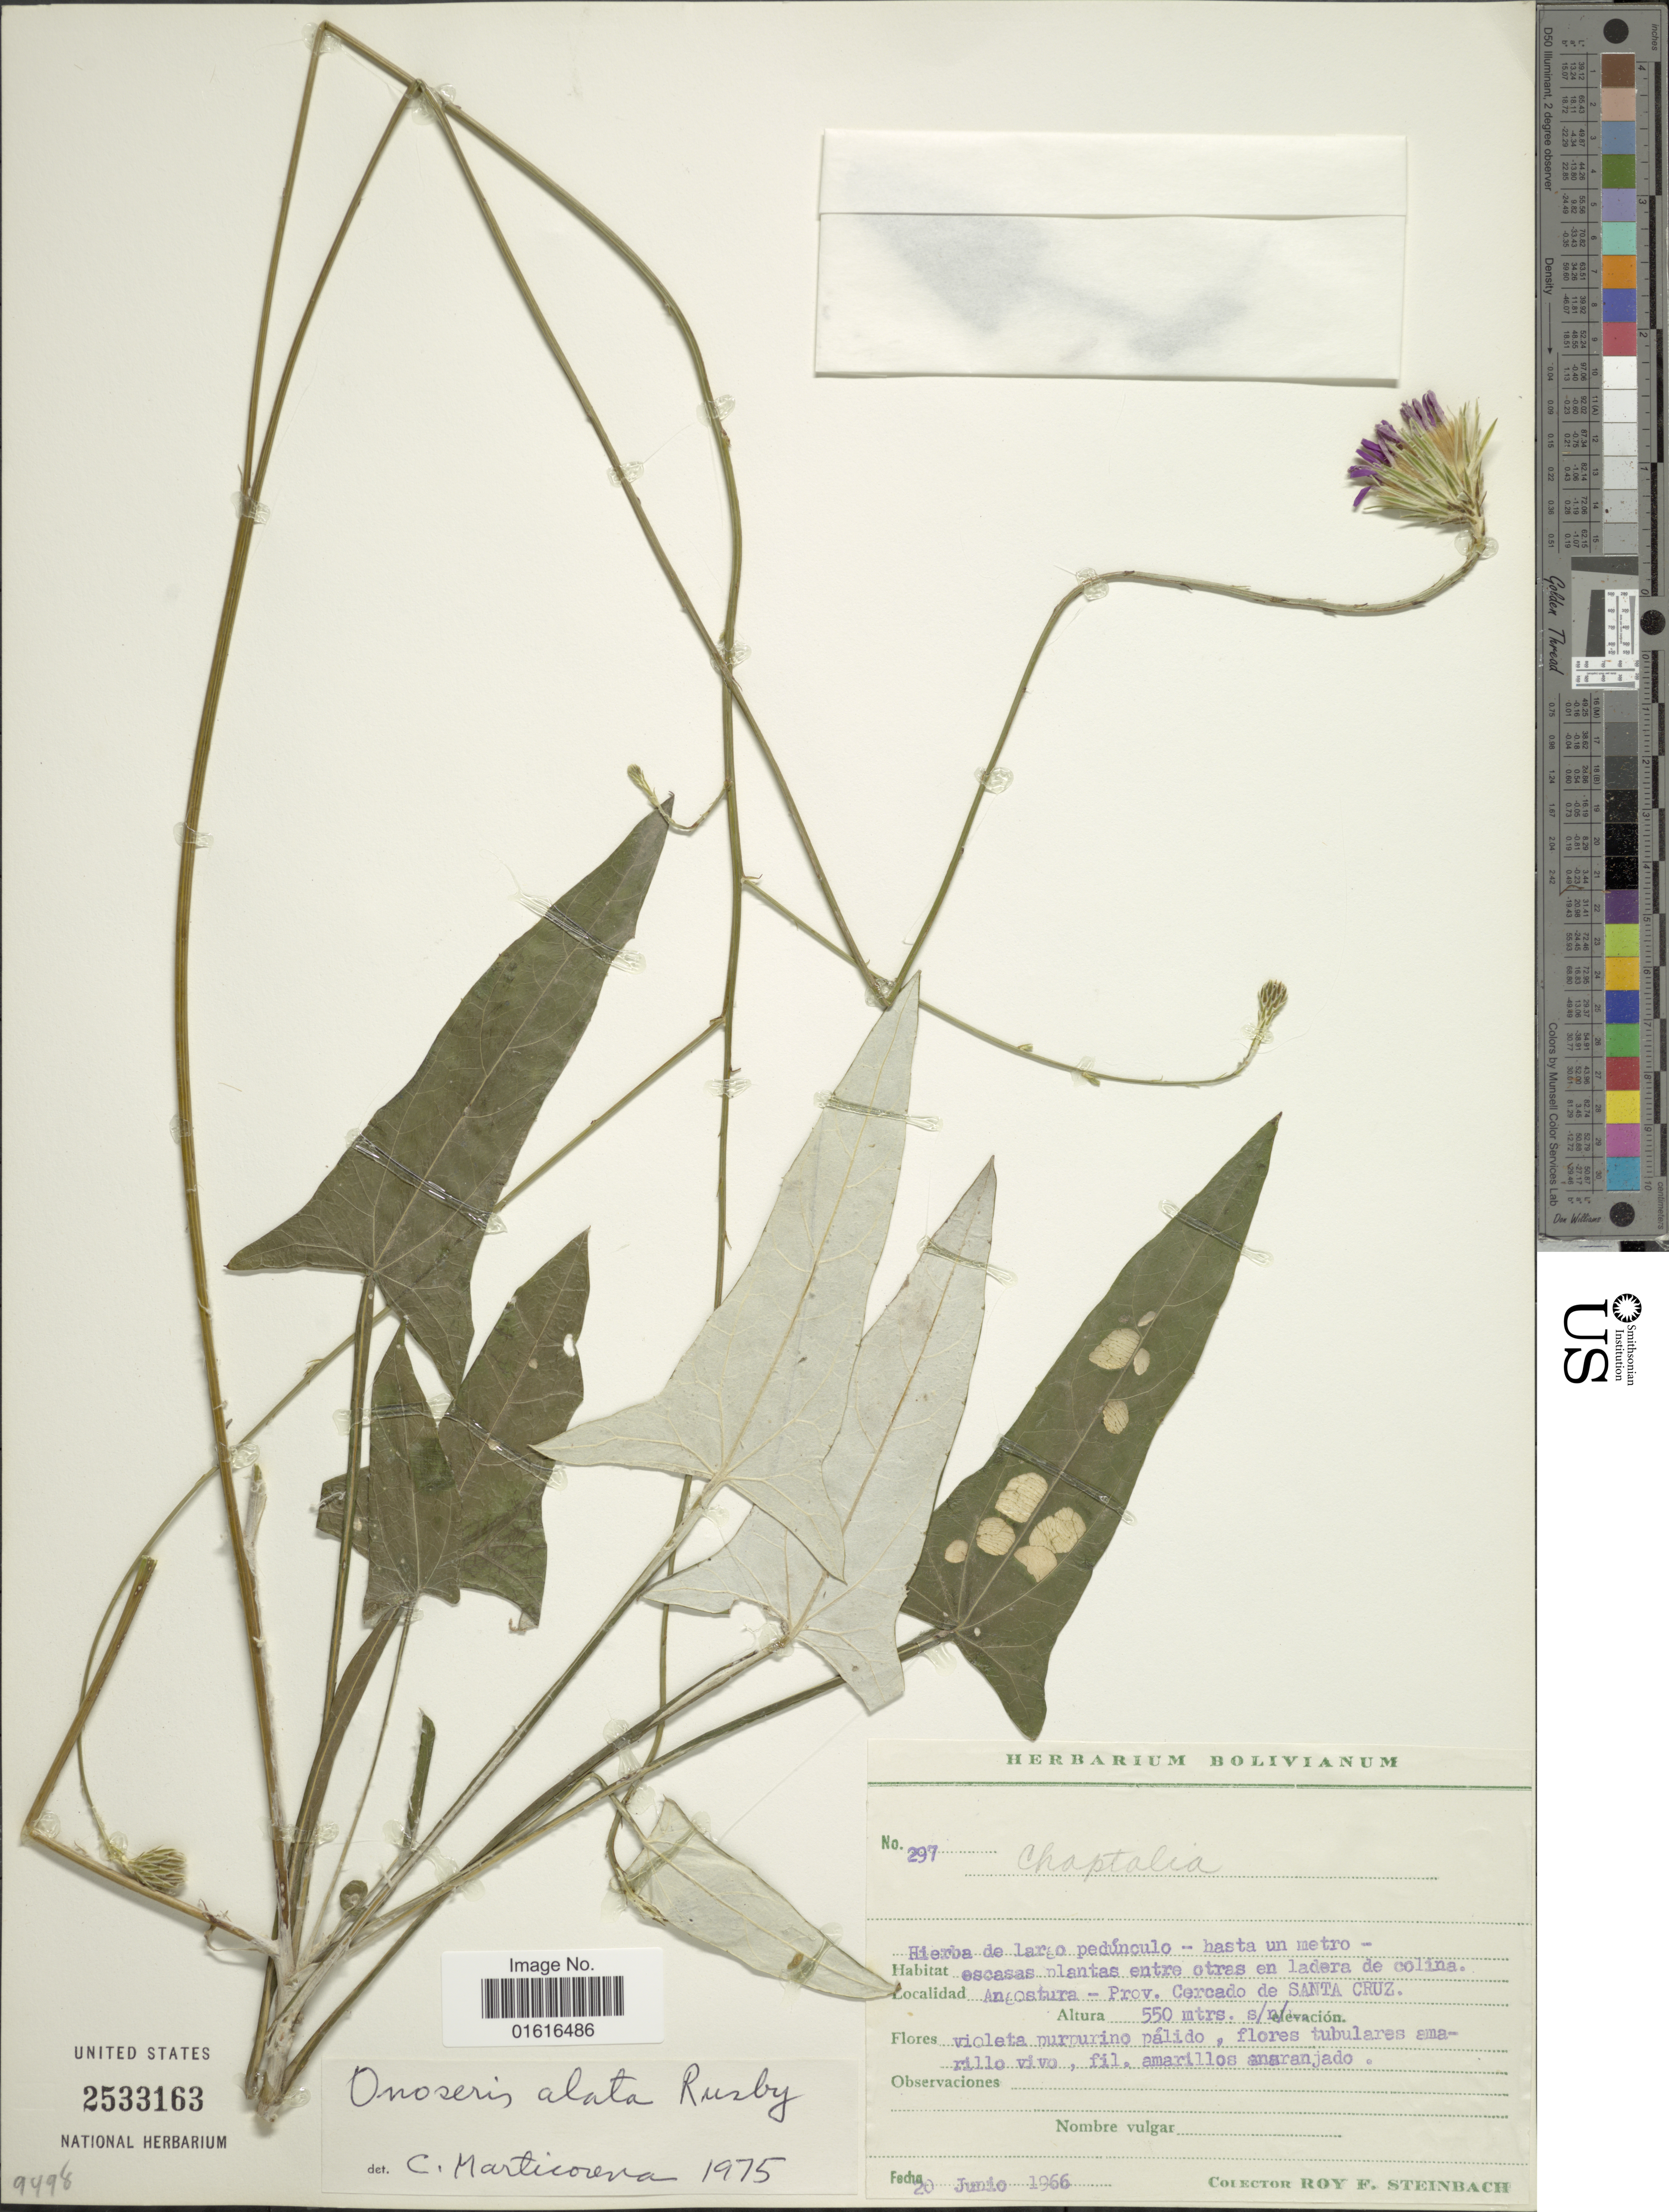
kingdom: Plantae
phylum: Tracheophyta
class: Magnoliopsida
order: Asterales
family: Asteraceae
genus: Onoseris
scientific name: Onoseris alata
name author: Rusby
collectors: R. F. Steinbach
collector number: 297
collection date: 1966-06-20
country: Bolivia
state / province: Santa Cruz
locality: Angostura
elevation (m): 550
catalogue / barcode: US 2533163